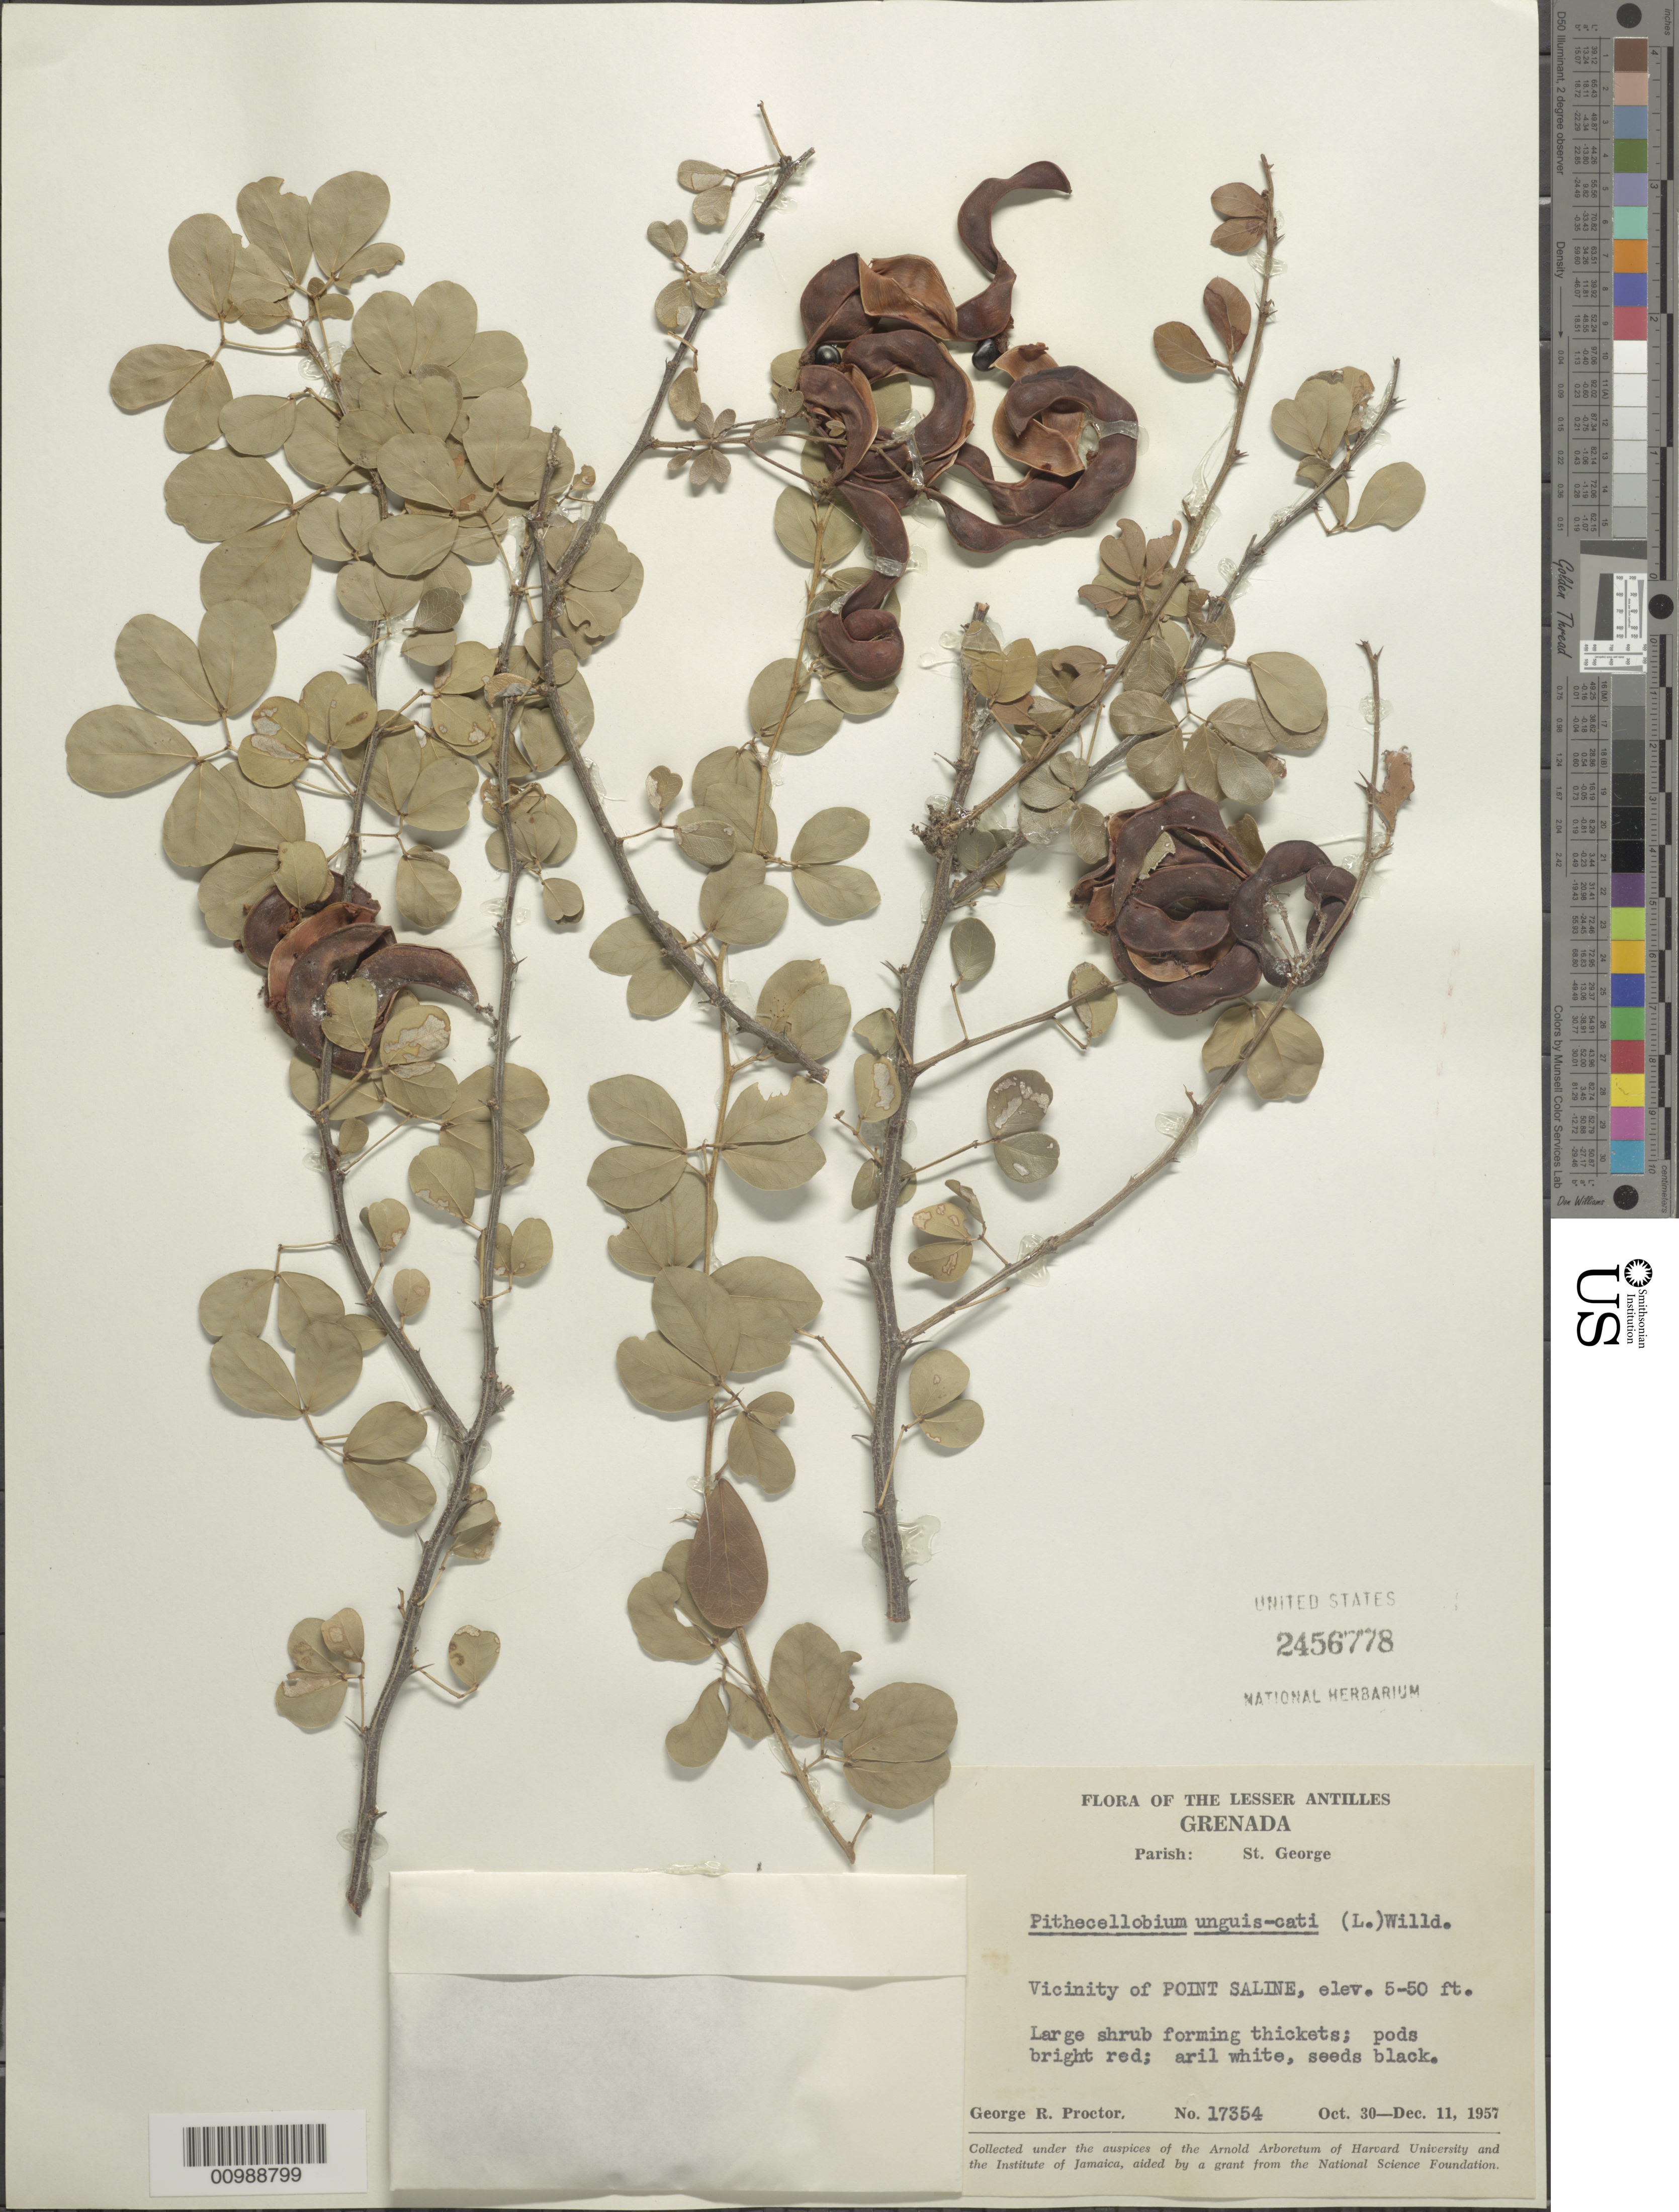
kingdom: Plantae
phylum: Tracheophyta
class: Magnoliopsida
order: Fabales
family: Fabaceae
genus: Pithecellobium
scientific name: Pithecellobium unguis-cati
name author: (L.) Benth.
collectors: G. R. Proctor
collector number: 17354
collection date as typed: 30 Oct 1957 to 11 Dec 1957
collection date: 1957-10-30/1957-12-11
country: Grenada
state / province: Saint George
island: Grenada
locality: Vicinity of Point Saline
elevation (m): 2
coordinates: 0 N, 0 E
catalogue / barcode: US 2456778